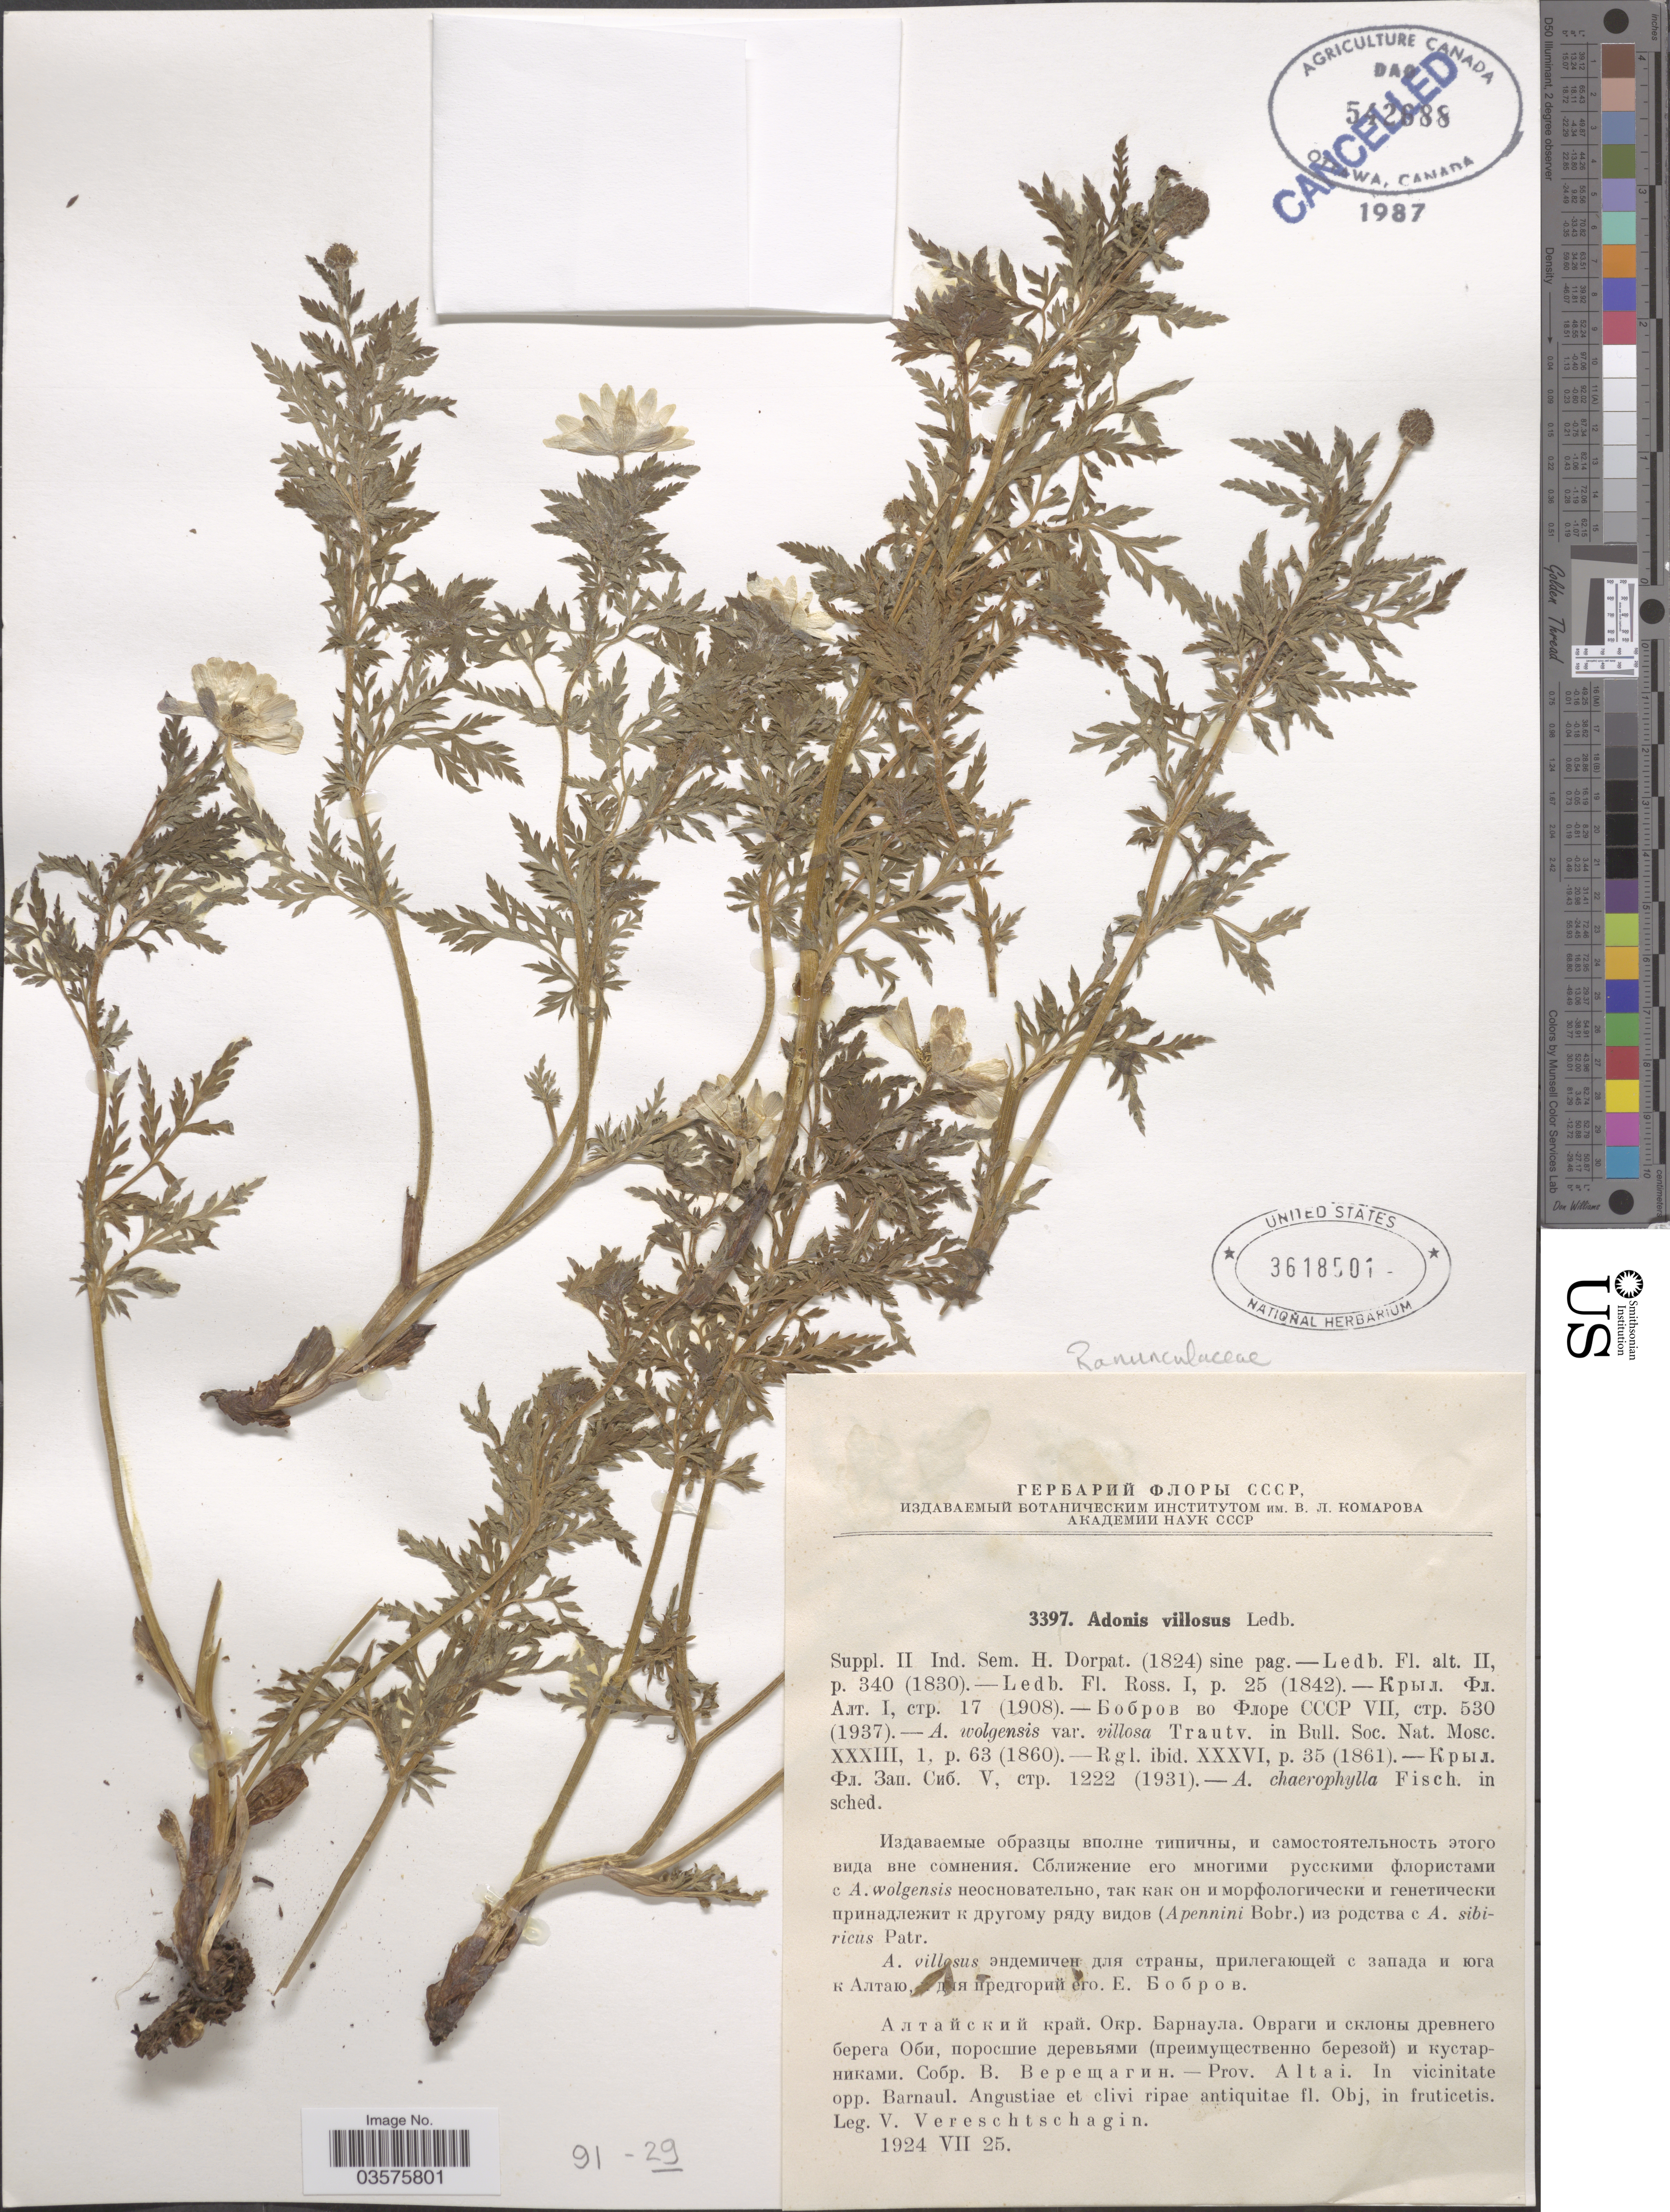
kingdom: Plantae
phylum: Tracheophyta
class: Magnoliopsida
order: Ranunculales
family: Ranunculaceae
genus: Adonis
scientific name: Adonis villosa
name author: Ledeb.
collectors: V. Vereschtschagin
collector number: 3397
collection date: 1924-07-25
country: Russian Federation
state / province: Altai Republic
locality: Prov. Altai. In vicinitate opp. Barnaul. Angustiae et clivi ripae antiquitae fl. Obj, in fruticetis.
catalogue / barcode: US 3618501